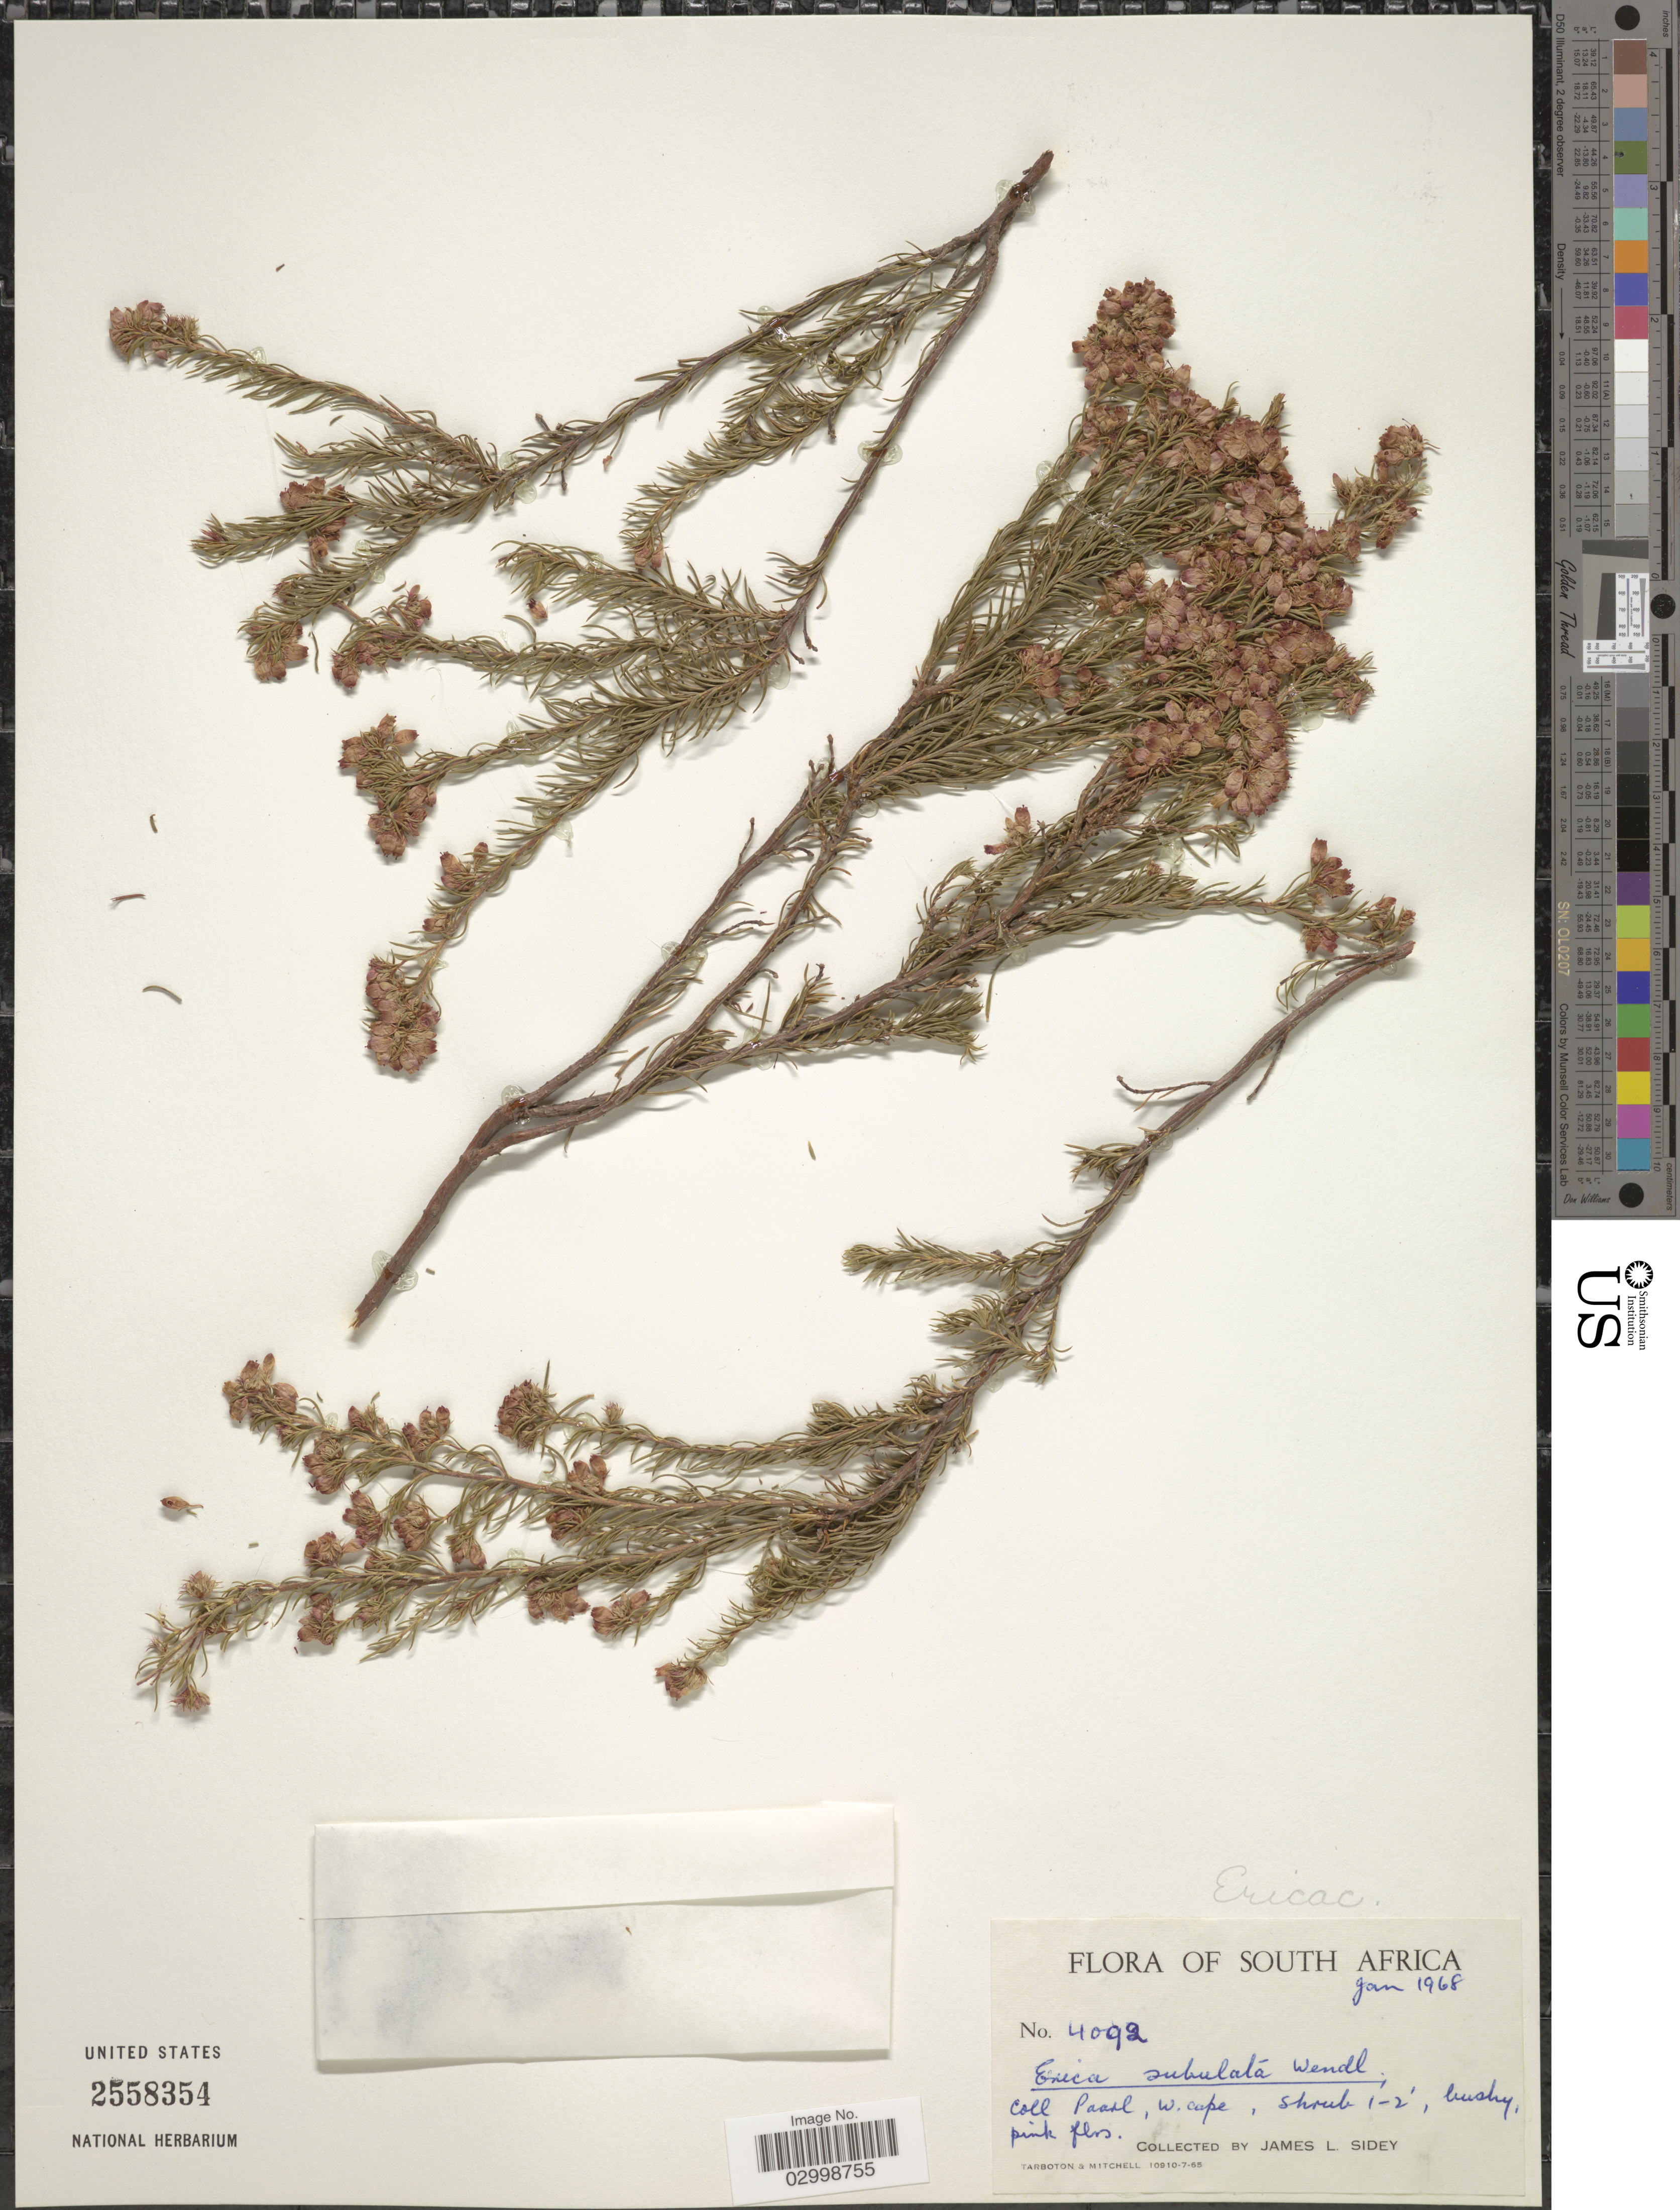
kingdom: Plantae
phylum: Tracheophyta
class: Magnoliopsida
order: Ericales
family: Ericaceae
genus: Erica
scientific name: Erica subulata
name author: J.C. Wendl.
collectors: J. L. Sidey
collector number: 4092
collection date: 1968-01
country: South Africa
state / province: Western Cape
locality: Paarl, W. Cape.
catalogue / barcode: US 2558354